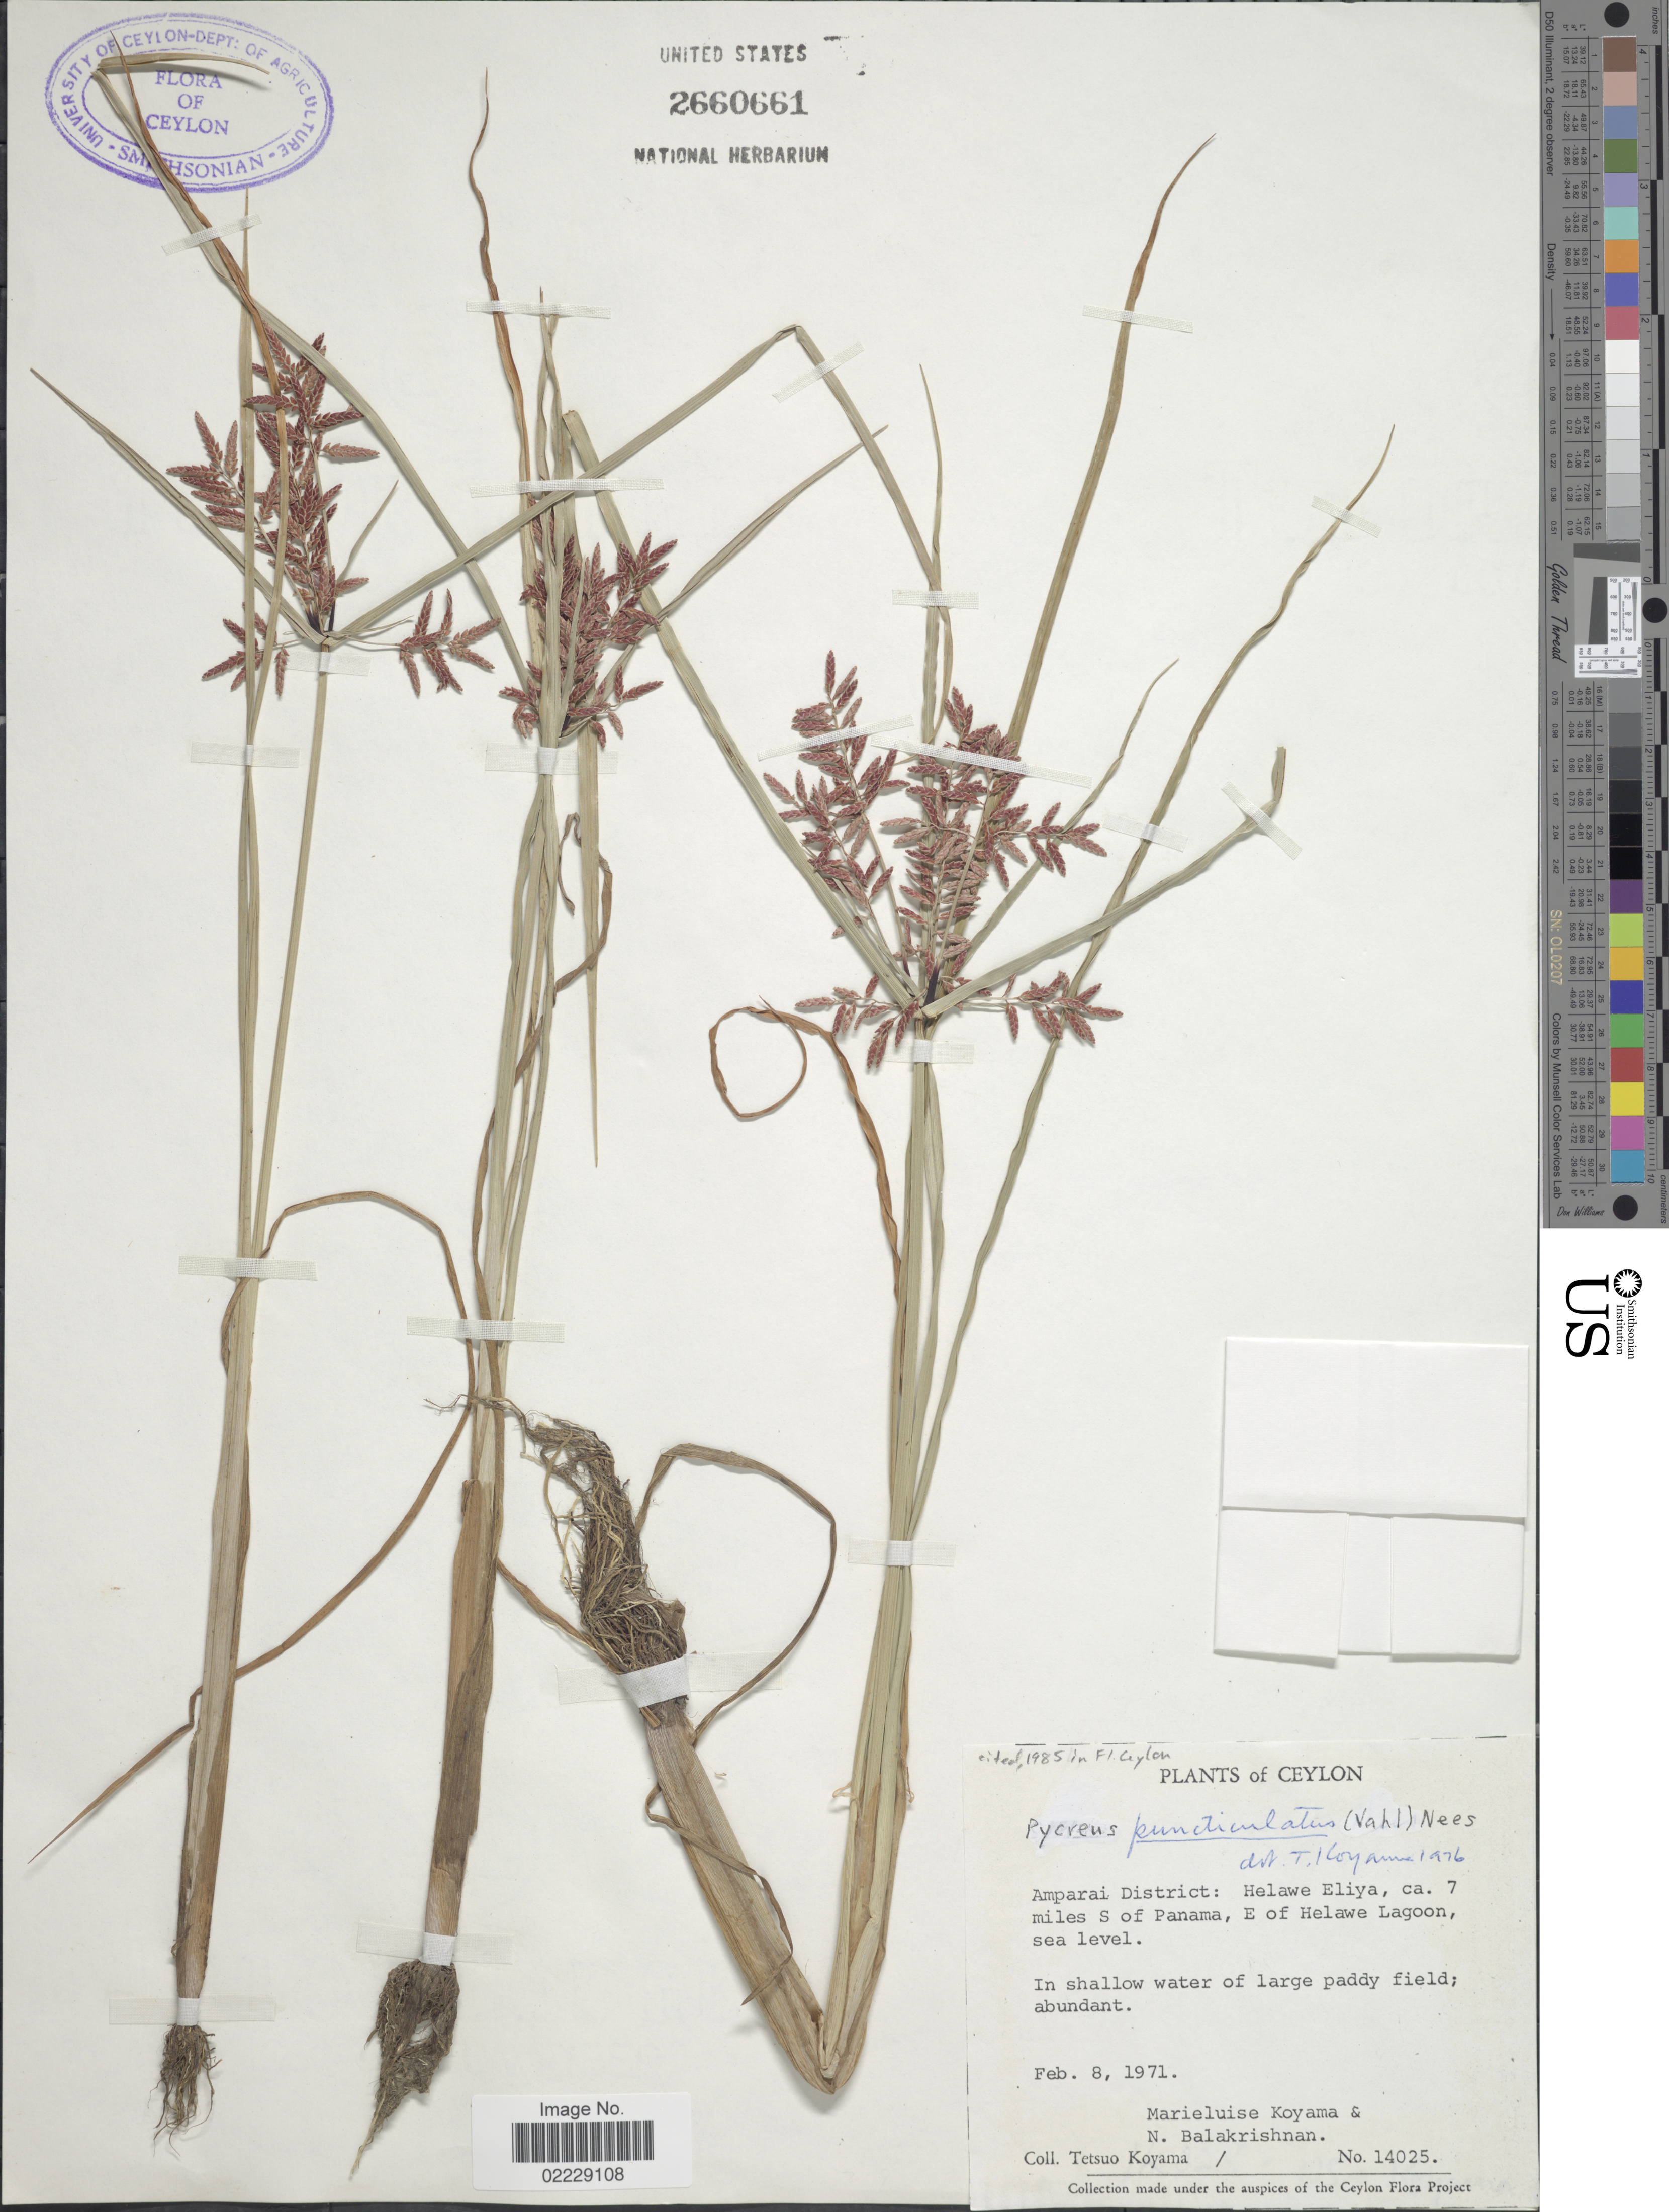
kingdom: Plantae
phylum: Tracheophyta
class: Liliopsida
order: Poales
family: Cyperaceae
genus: Cyperus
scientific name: Cyperus puncticulatus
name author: Vahl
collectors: T. Koyama, M. Koyama & N. Balakrishnan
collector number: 14025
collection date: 1971-02-08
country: Sri Lanka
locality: Ceylon, Amparai District: Helawe Eliya, ca. 7 miles S of Panama, E of Helawa Lagoon, abundant.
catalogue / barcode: US 2660661